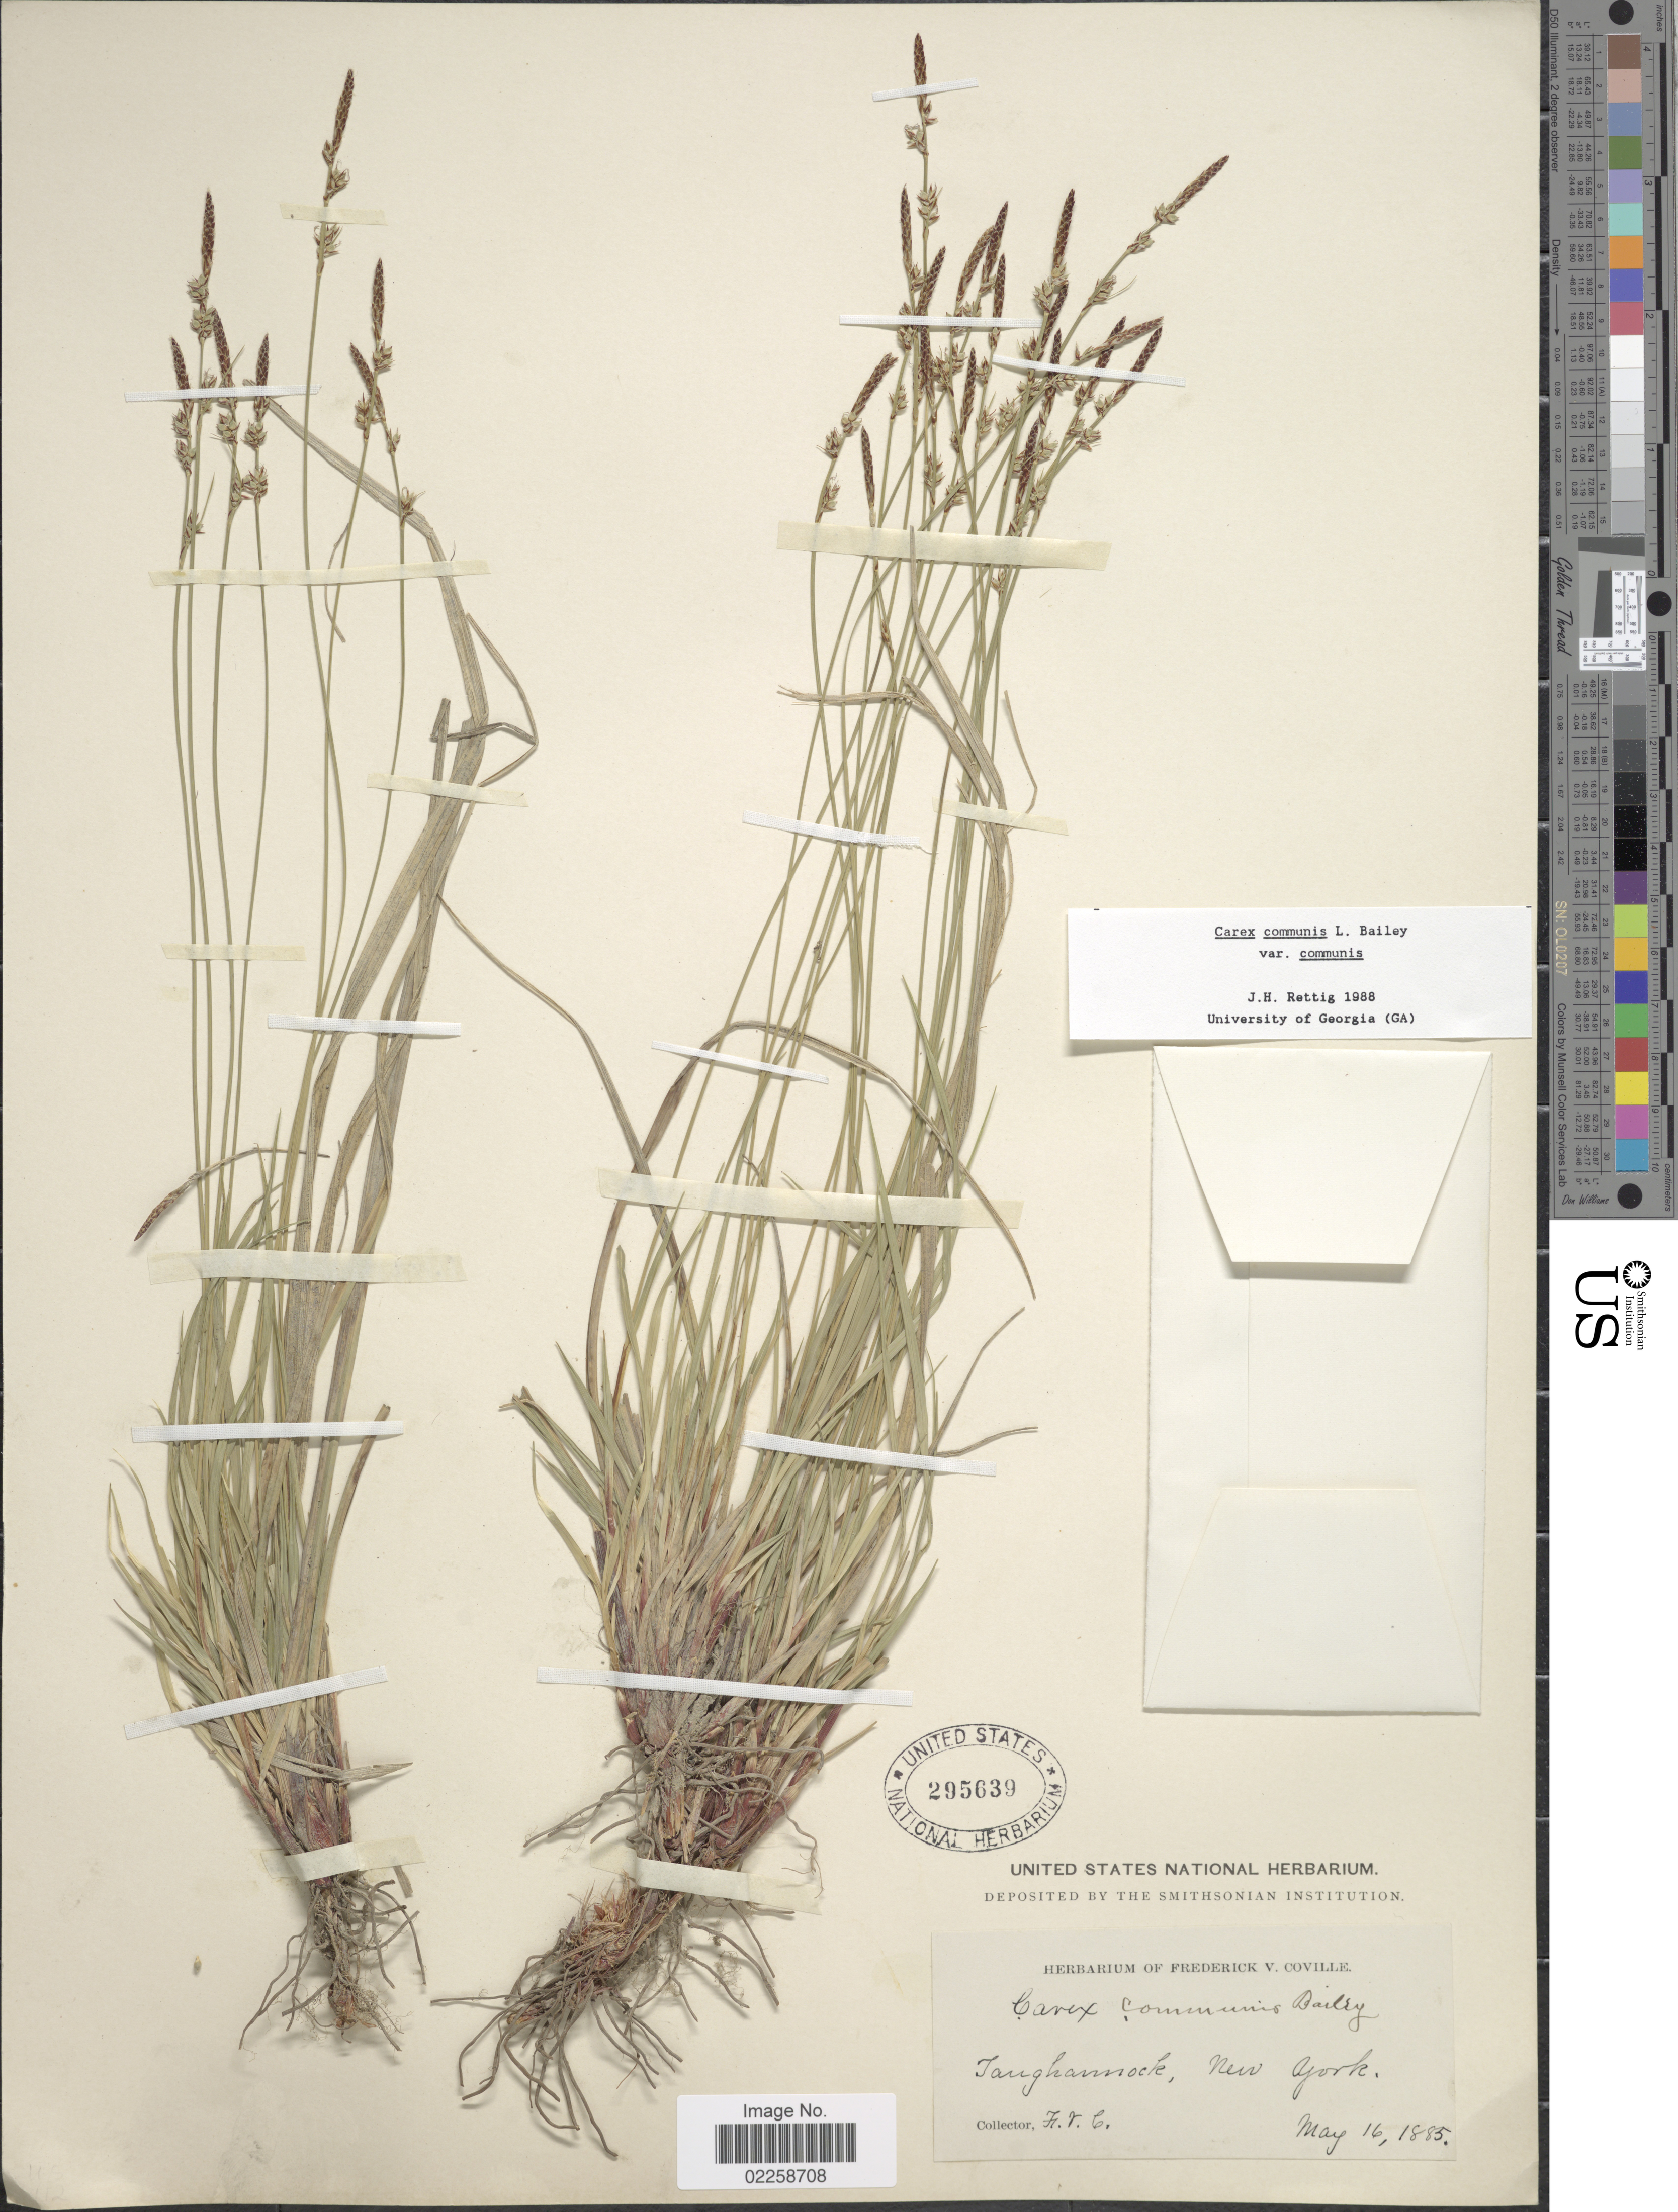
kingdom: Plantae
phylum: Tracheophyta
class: Liliopsida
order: Poales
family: Cyperaceae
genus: Carex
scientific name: Carex communis var. communis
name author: L.H. Bailey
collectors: F. V. Coville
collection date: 1885-05-16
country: United States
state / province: New York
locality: Taughannock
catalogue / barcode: US 295639